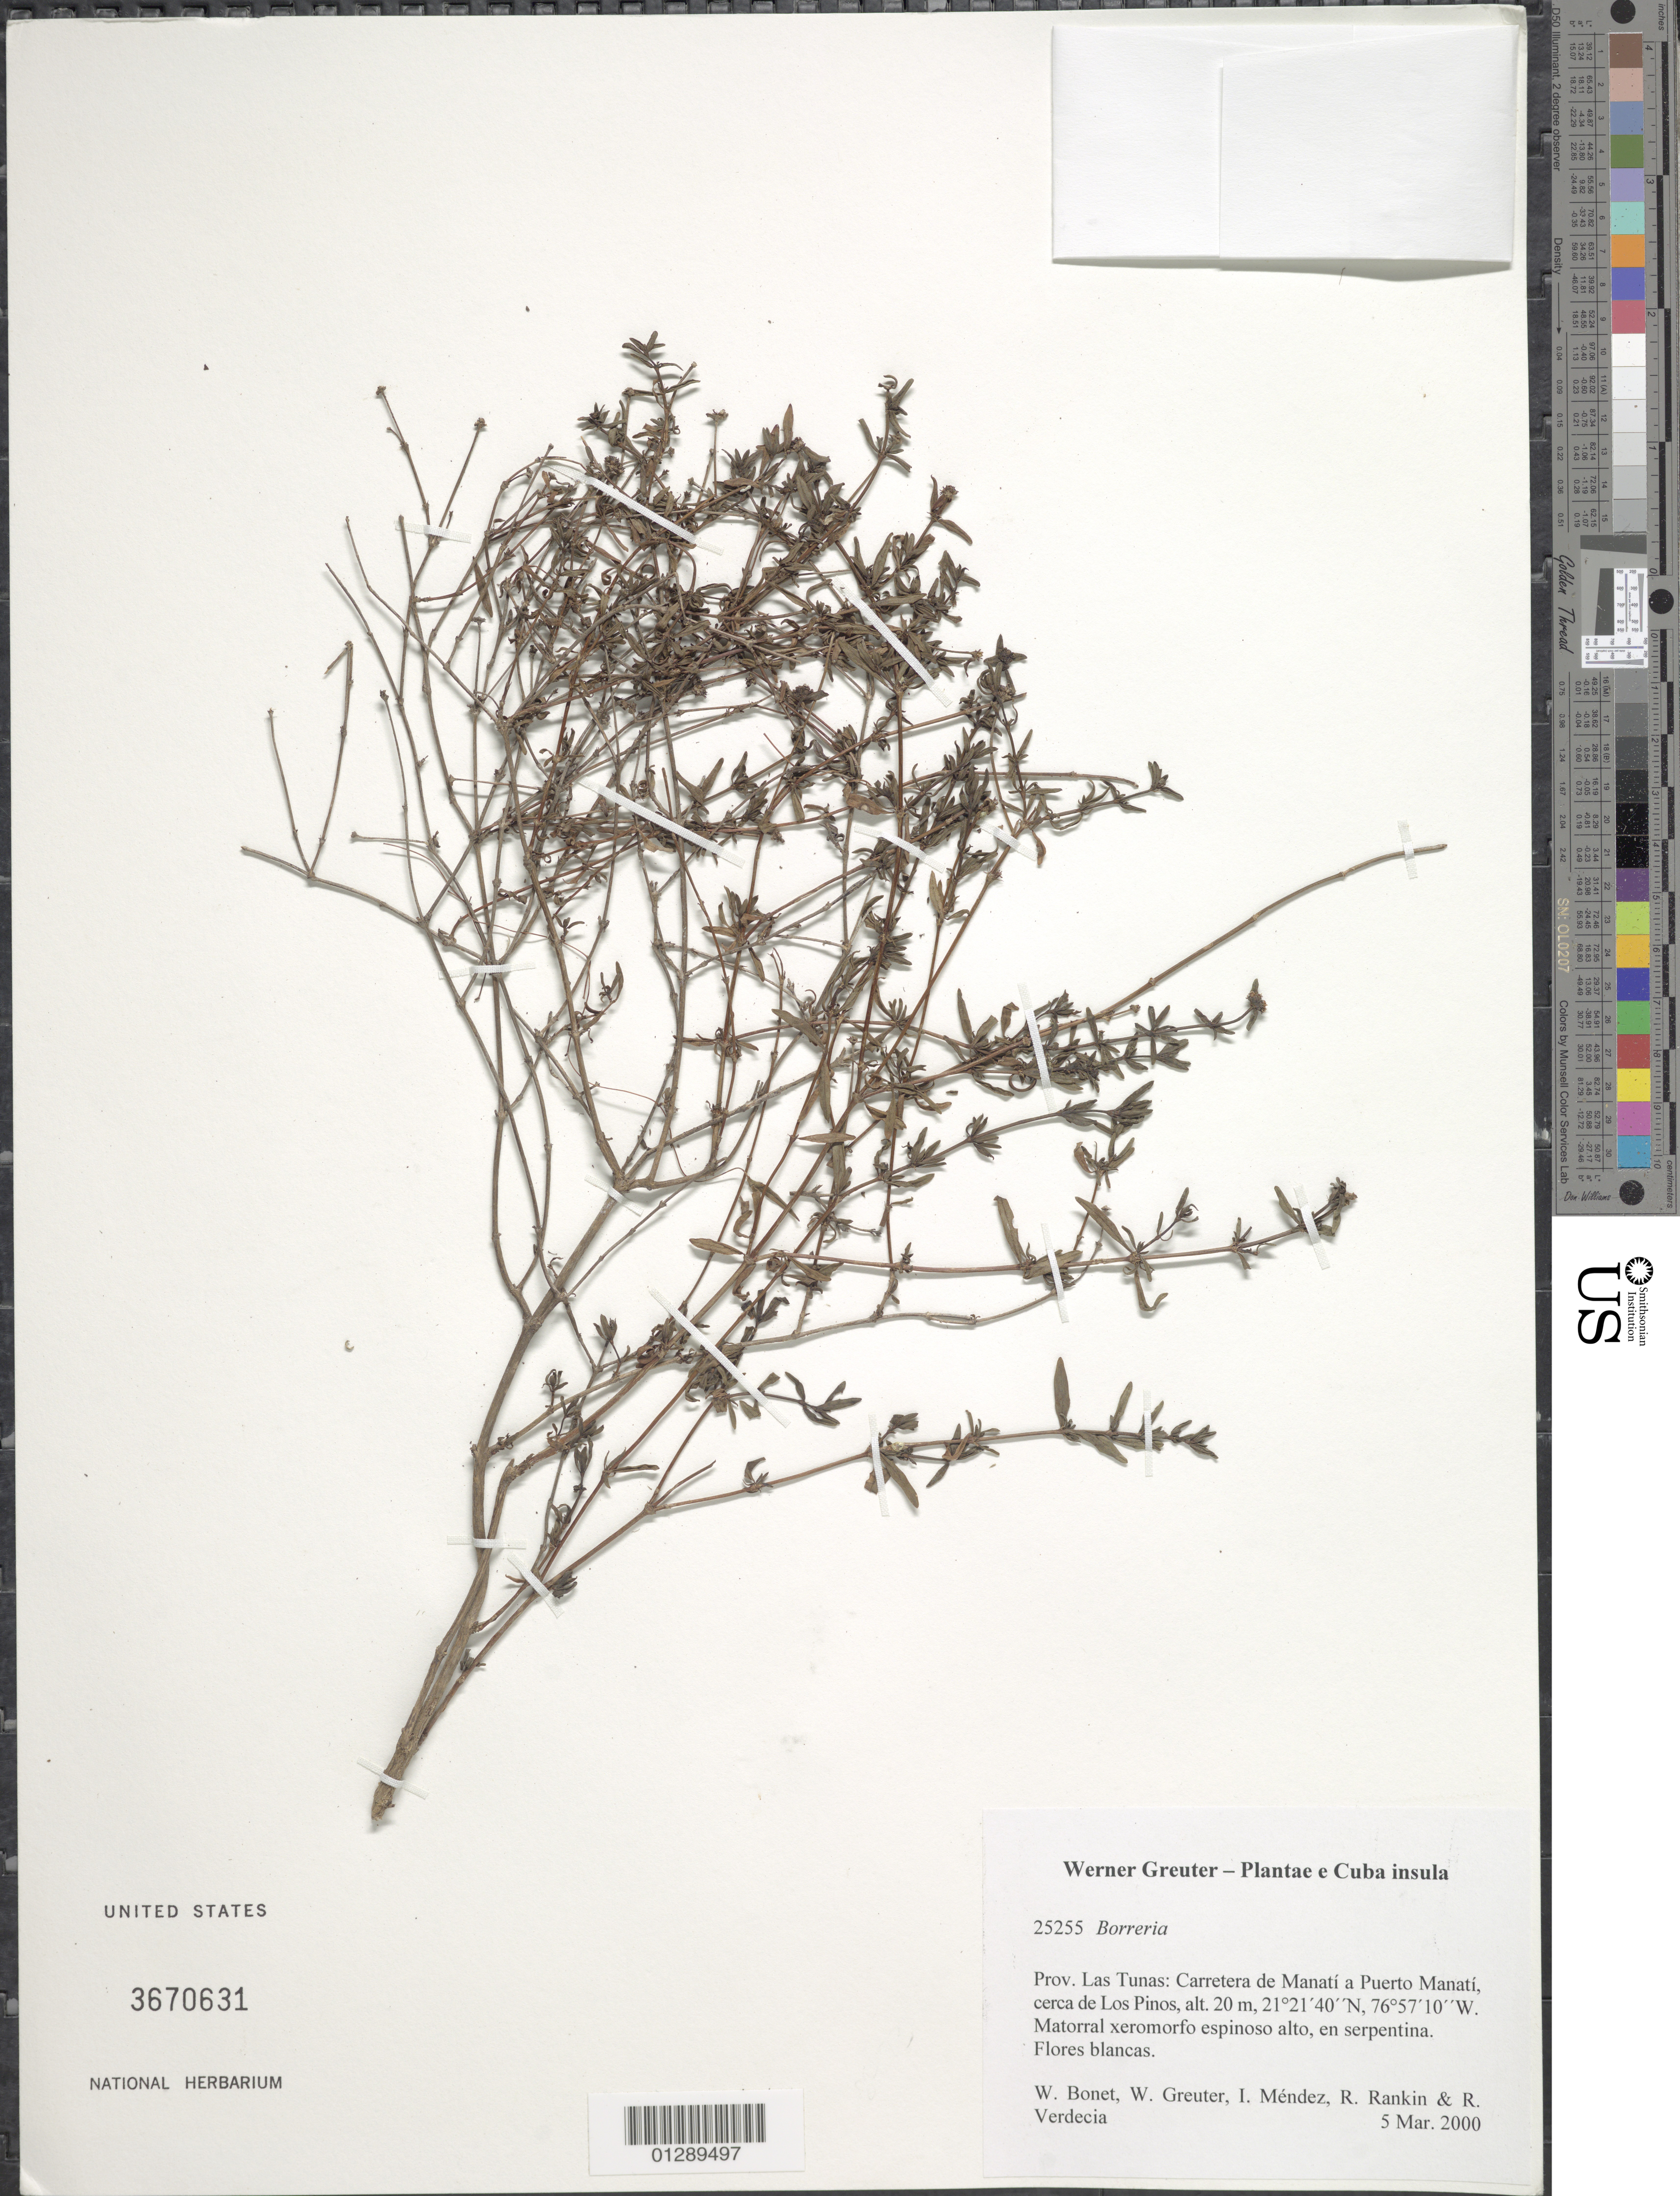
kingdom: Plantae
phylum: Tracheophyta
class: Magnoliopsida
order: Gentianales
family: Rubiaceae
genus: Borreria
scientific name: Borreria sp.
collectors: W. Bonet, W. R. Greuter, I. Méndez, R. Rankin Rodriguez & R. Verdecia Perez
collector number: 25255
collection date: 2000-03-05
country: Cuba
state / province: Las Tunas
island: Cuba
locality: Carretera de Manatí a Puerto Manatí, cerca de Los Pinos.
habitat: Matorral xeromorfo espinoso alto, en serpentina.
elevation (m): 20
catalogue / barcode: US 3670631